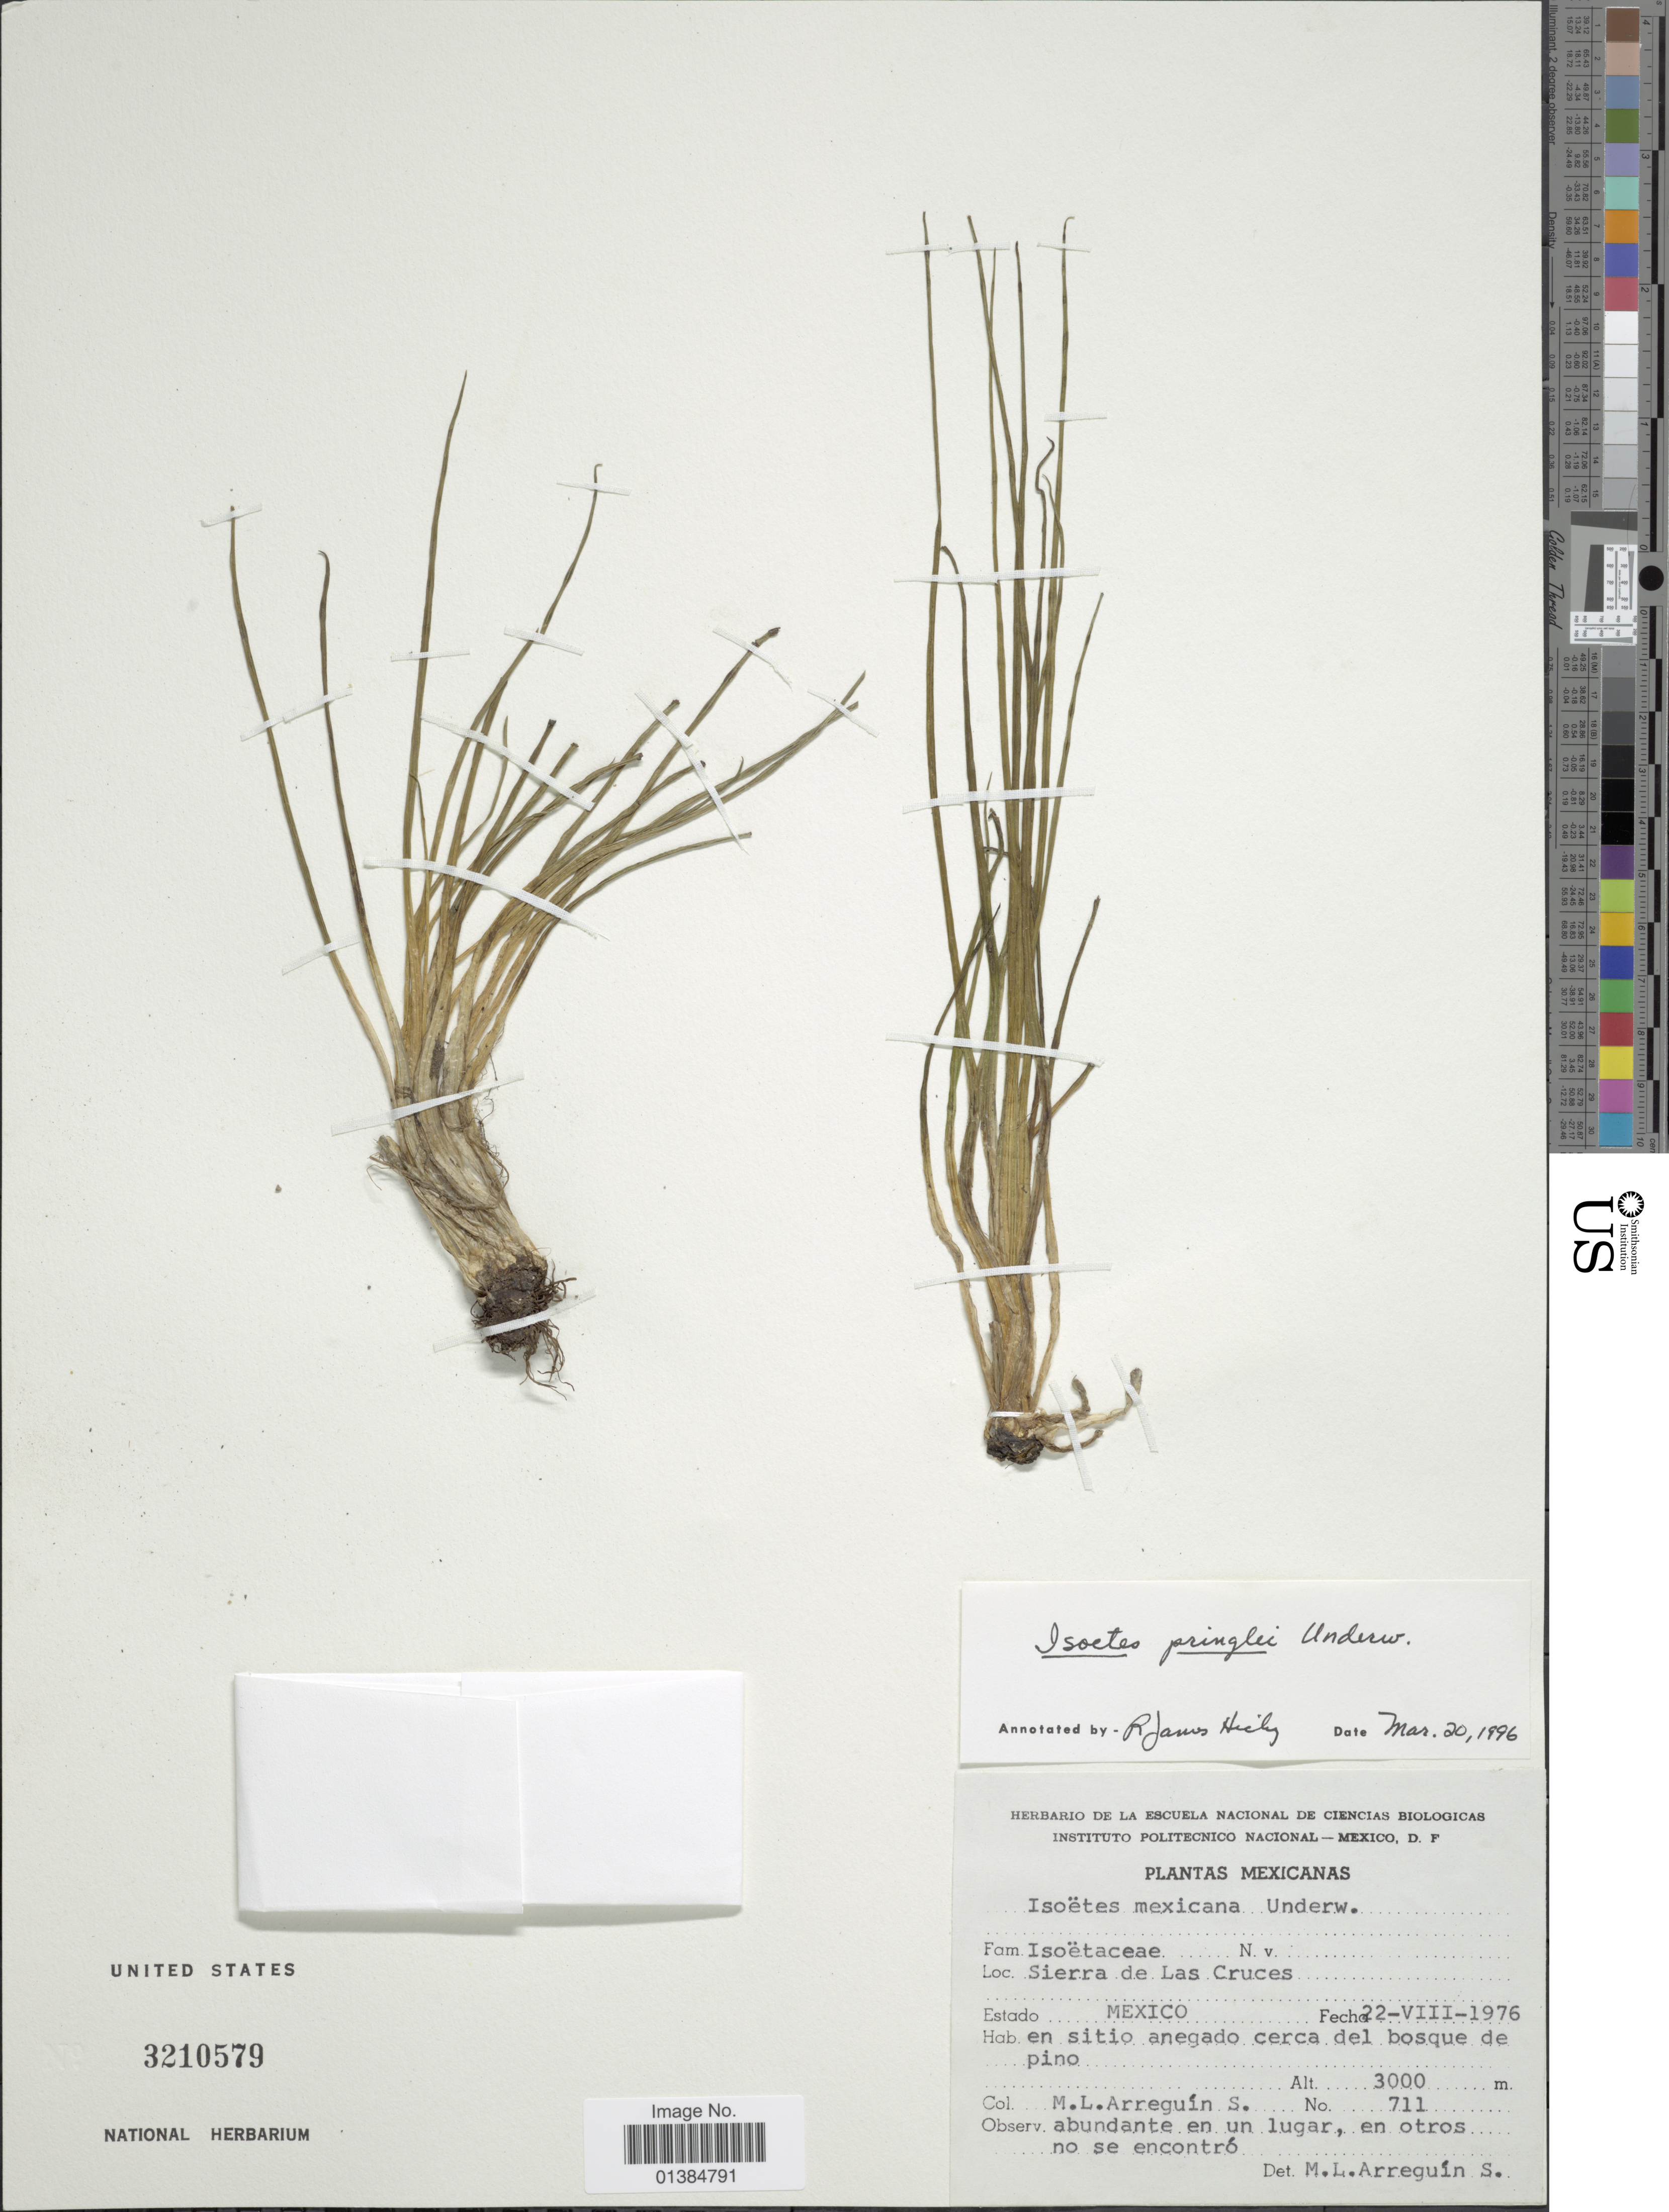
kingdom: Plantae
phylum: Tracheophyta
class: Lycopodiopsida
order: Isoetales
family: Isoetaceae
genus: Isoetes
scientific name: Isoetes pringlei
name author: Underw.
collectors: M. Arreguin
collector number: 711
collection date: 1976-08-22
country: Mexico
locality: Sierra de Las Cruces.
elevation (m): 3000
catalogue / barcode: US 3210579